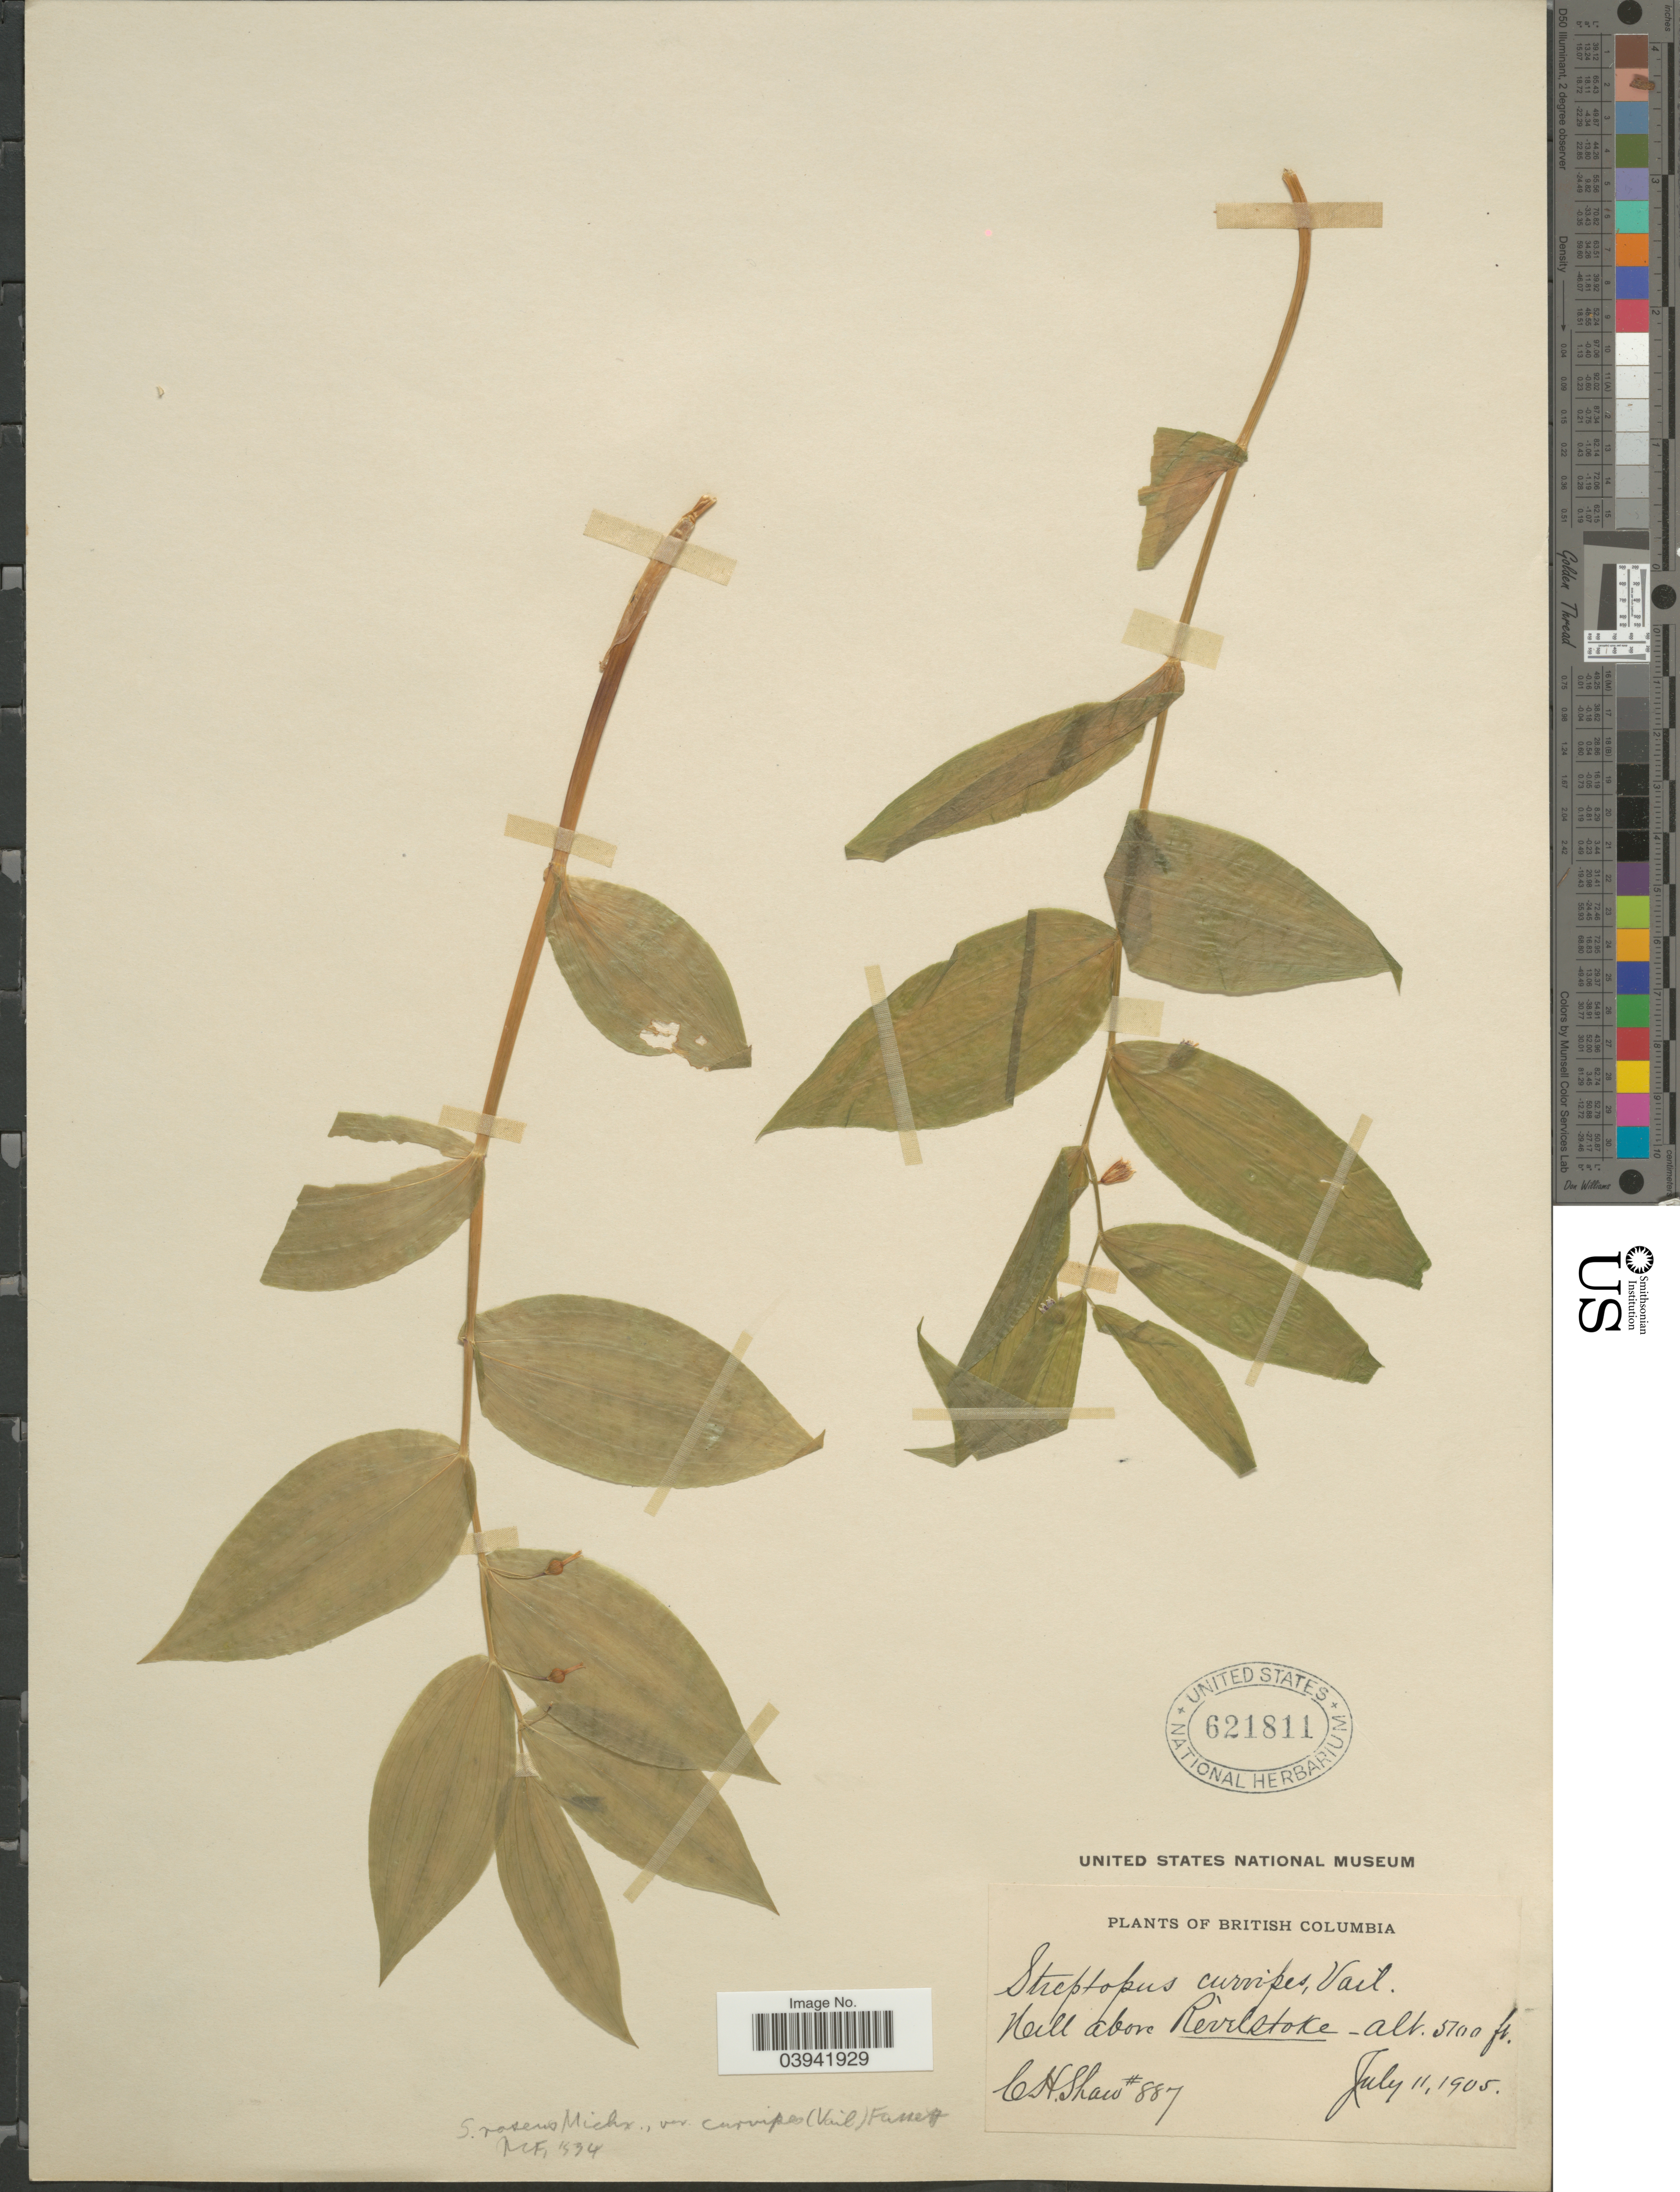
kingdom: Plantae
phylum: Tracheophyta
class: Liliopsida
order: Liliales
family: Liliaceae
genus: Streptopus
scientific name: Streptopus roseus var. curvipes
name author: (Vail) Fassett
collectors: C. H. Shaw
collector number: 887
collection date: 1905-07-11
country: Canada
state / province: British Columbia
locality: Hills above Revelstoke.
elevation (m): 1554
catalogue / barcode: US 621811